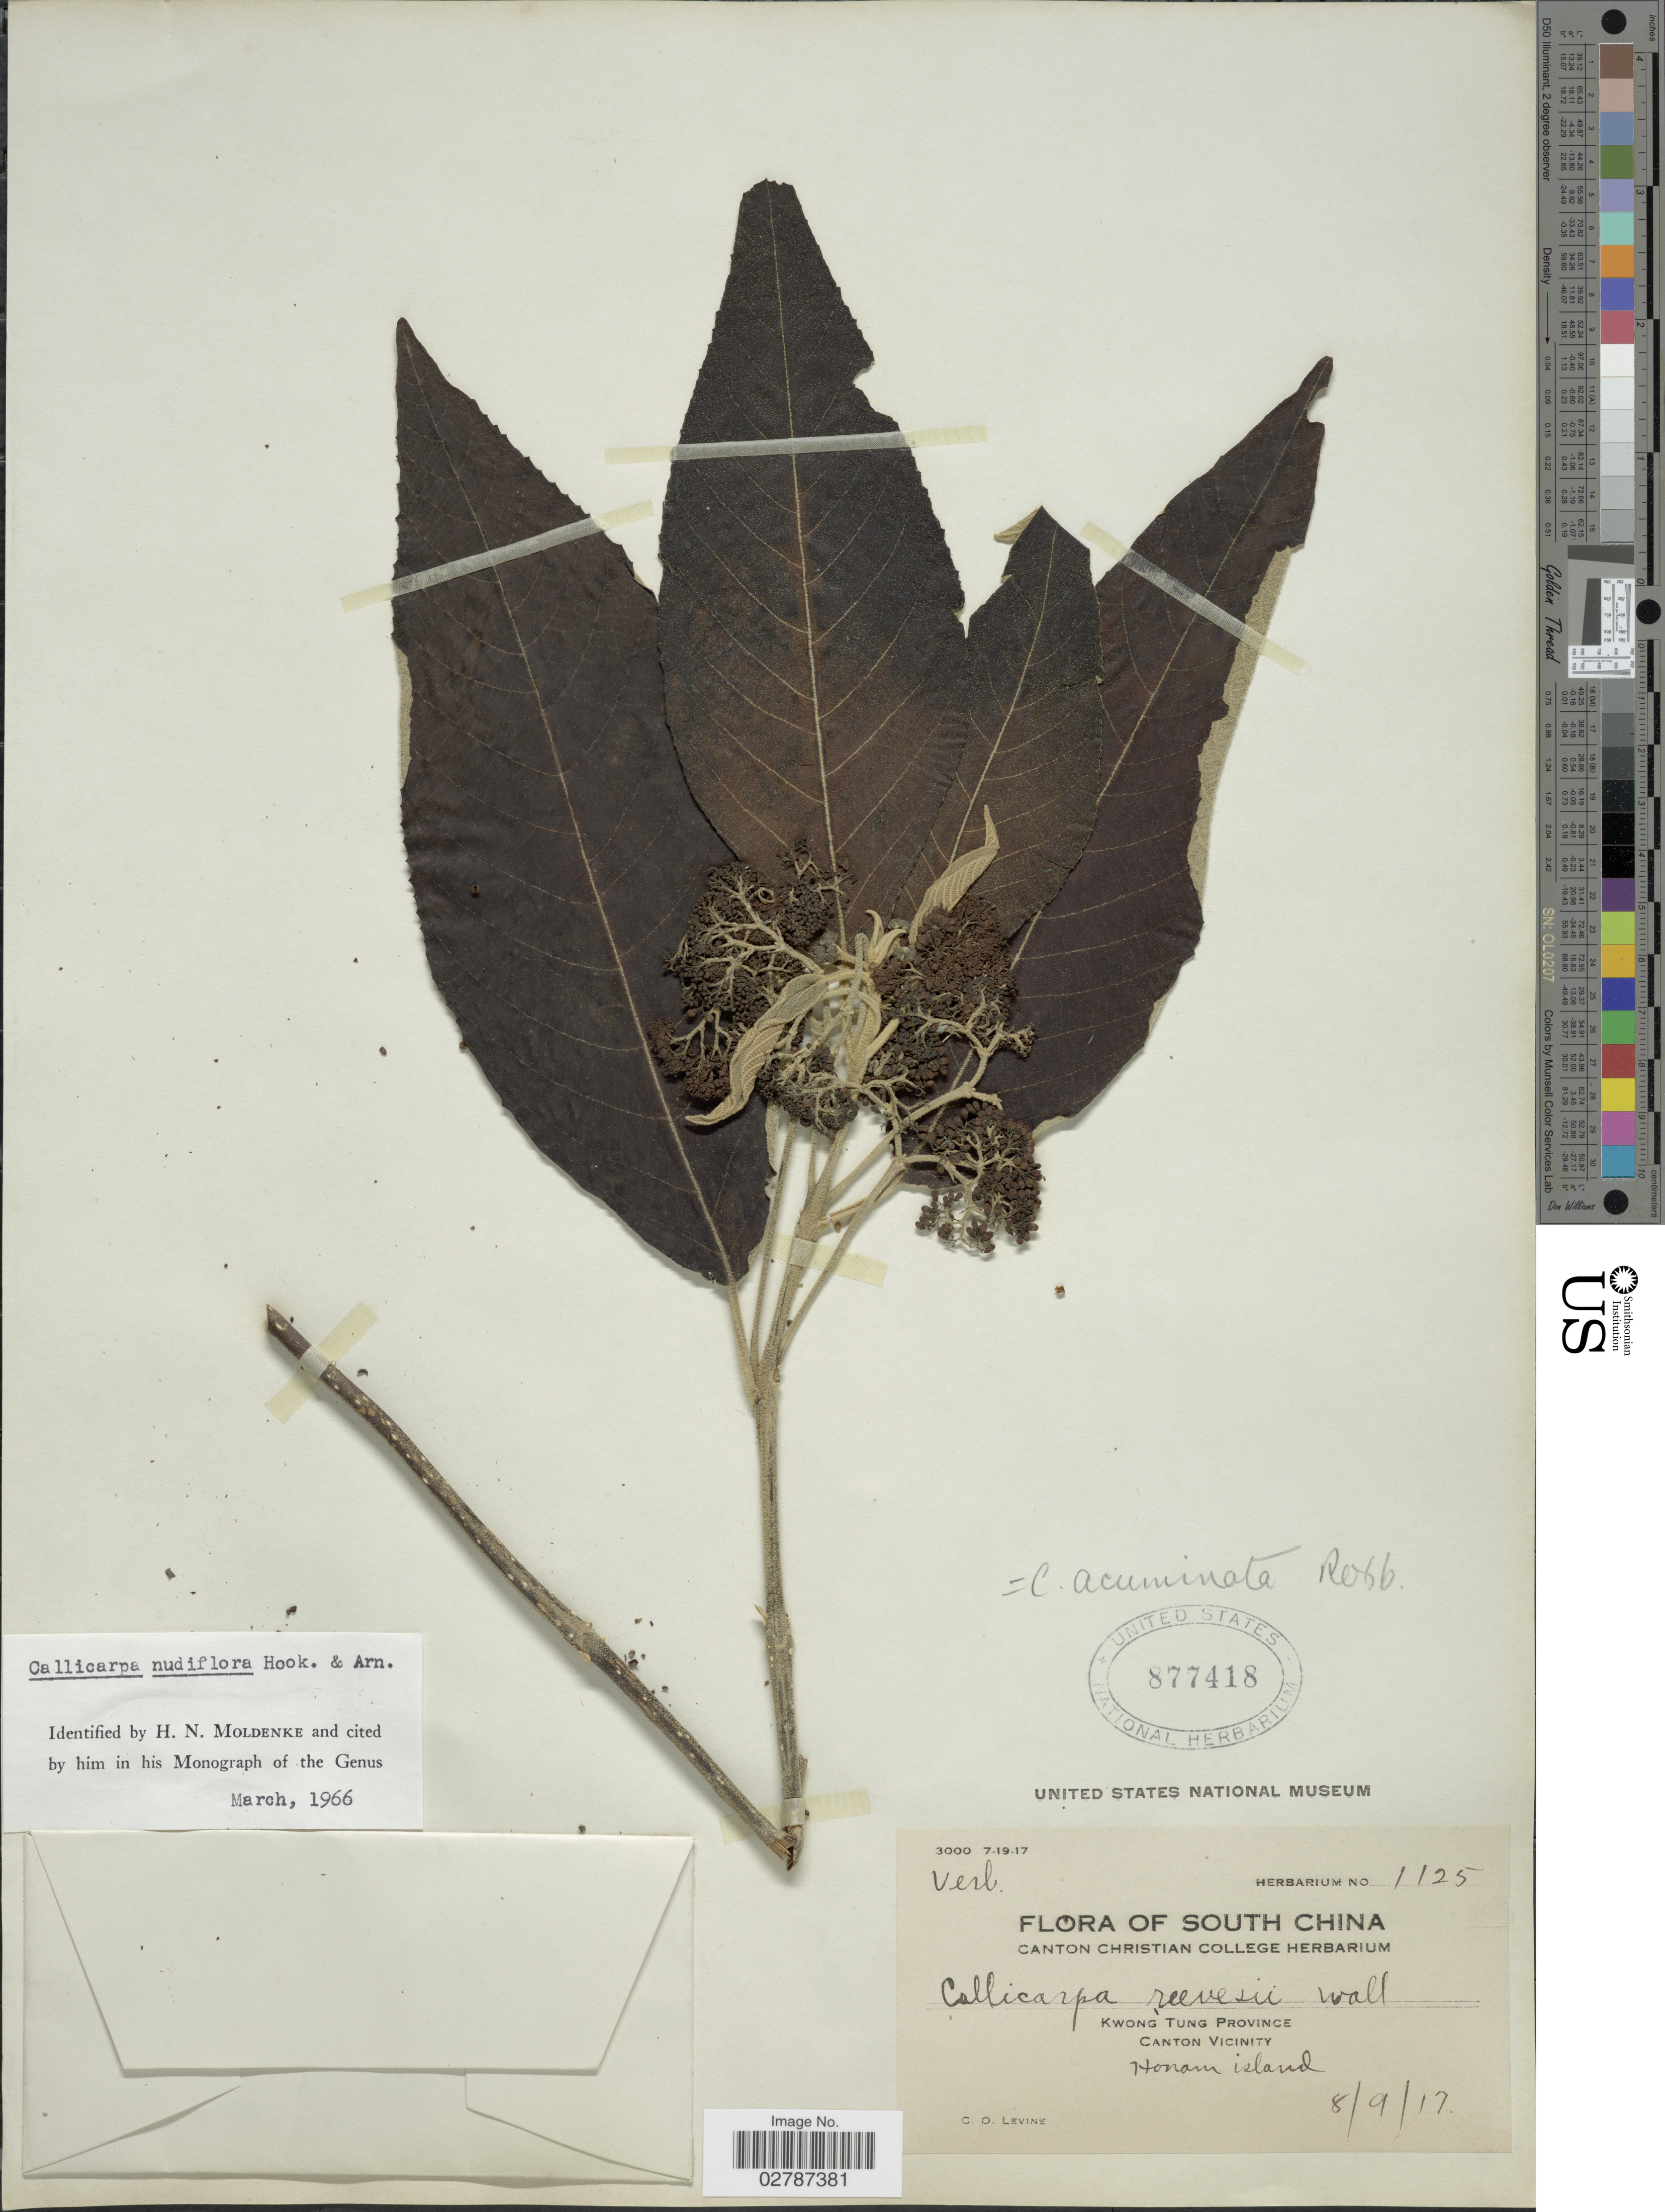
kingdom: Plantae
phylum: Tracheophyta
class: Magnoliopsida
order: Lamiales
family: Lamiaceae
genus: Callicarpa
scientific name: Callicarpa nudiflora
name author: Hook. & Arn.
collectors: C. O. Levine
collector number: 1125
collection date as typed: Transcribed d/m/y: 8/9/17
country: China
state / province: Guangdong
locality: Kwong Tung Province. Canton Vicinity. Honau Island.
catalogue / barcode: US 877418